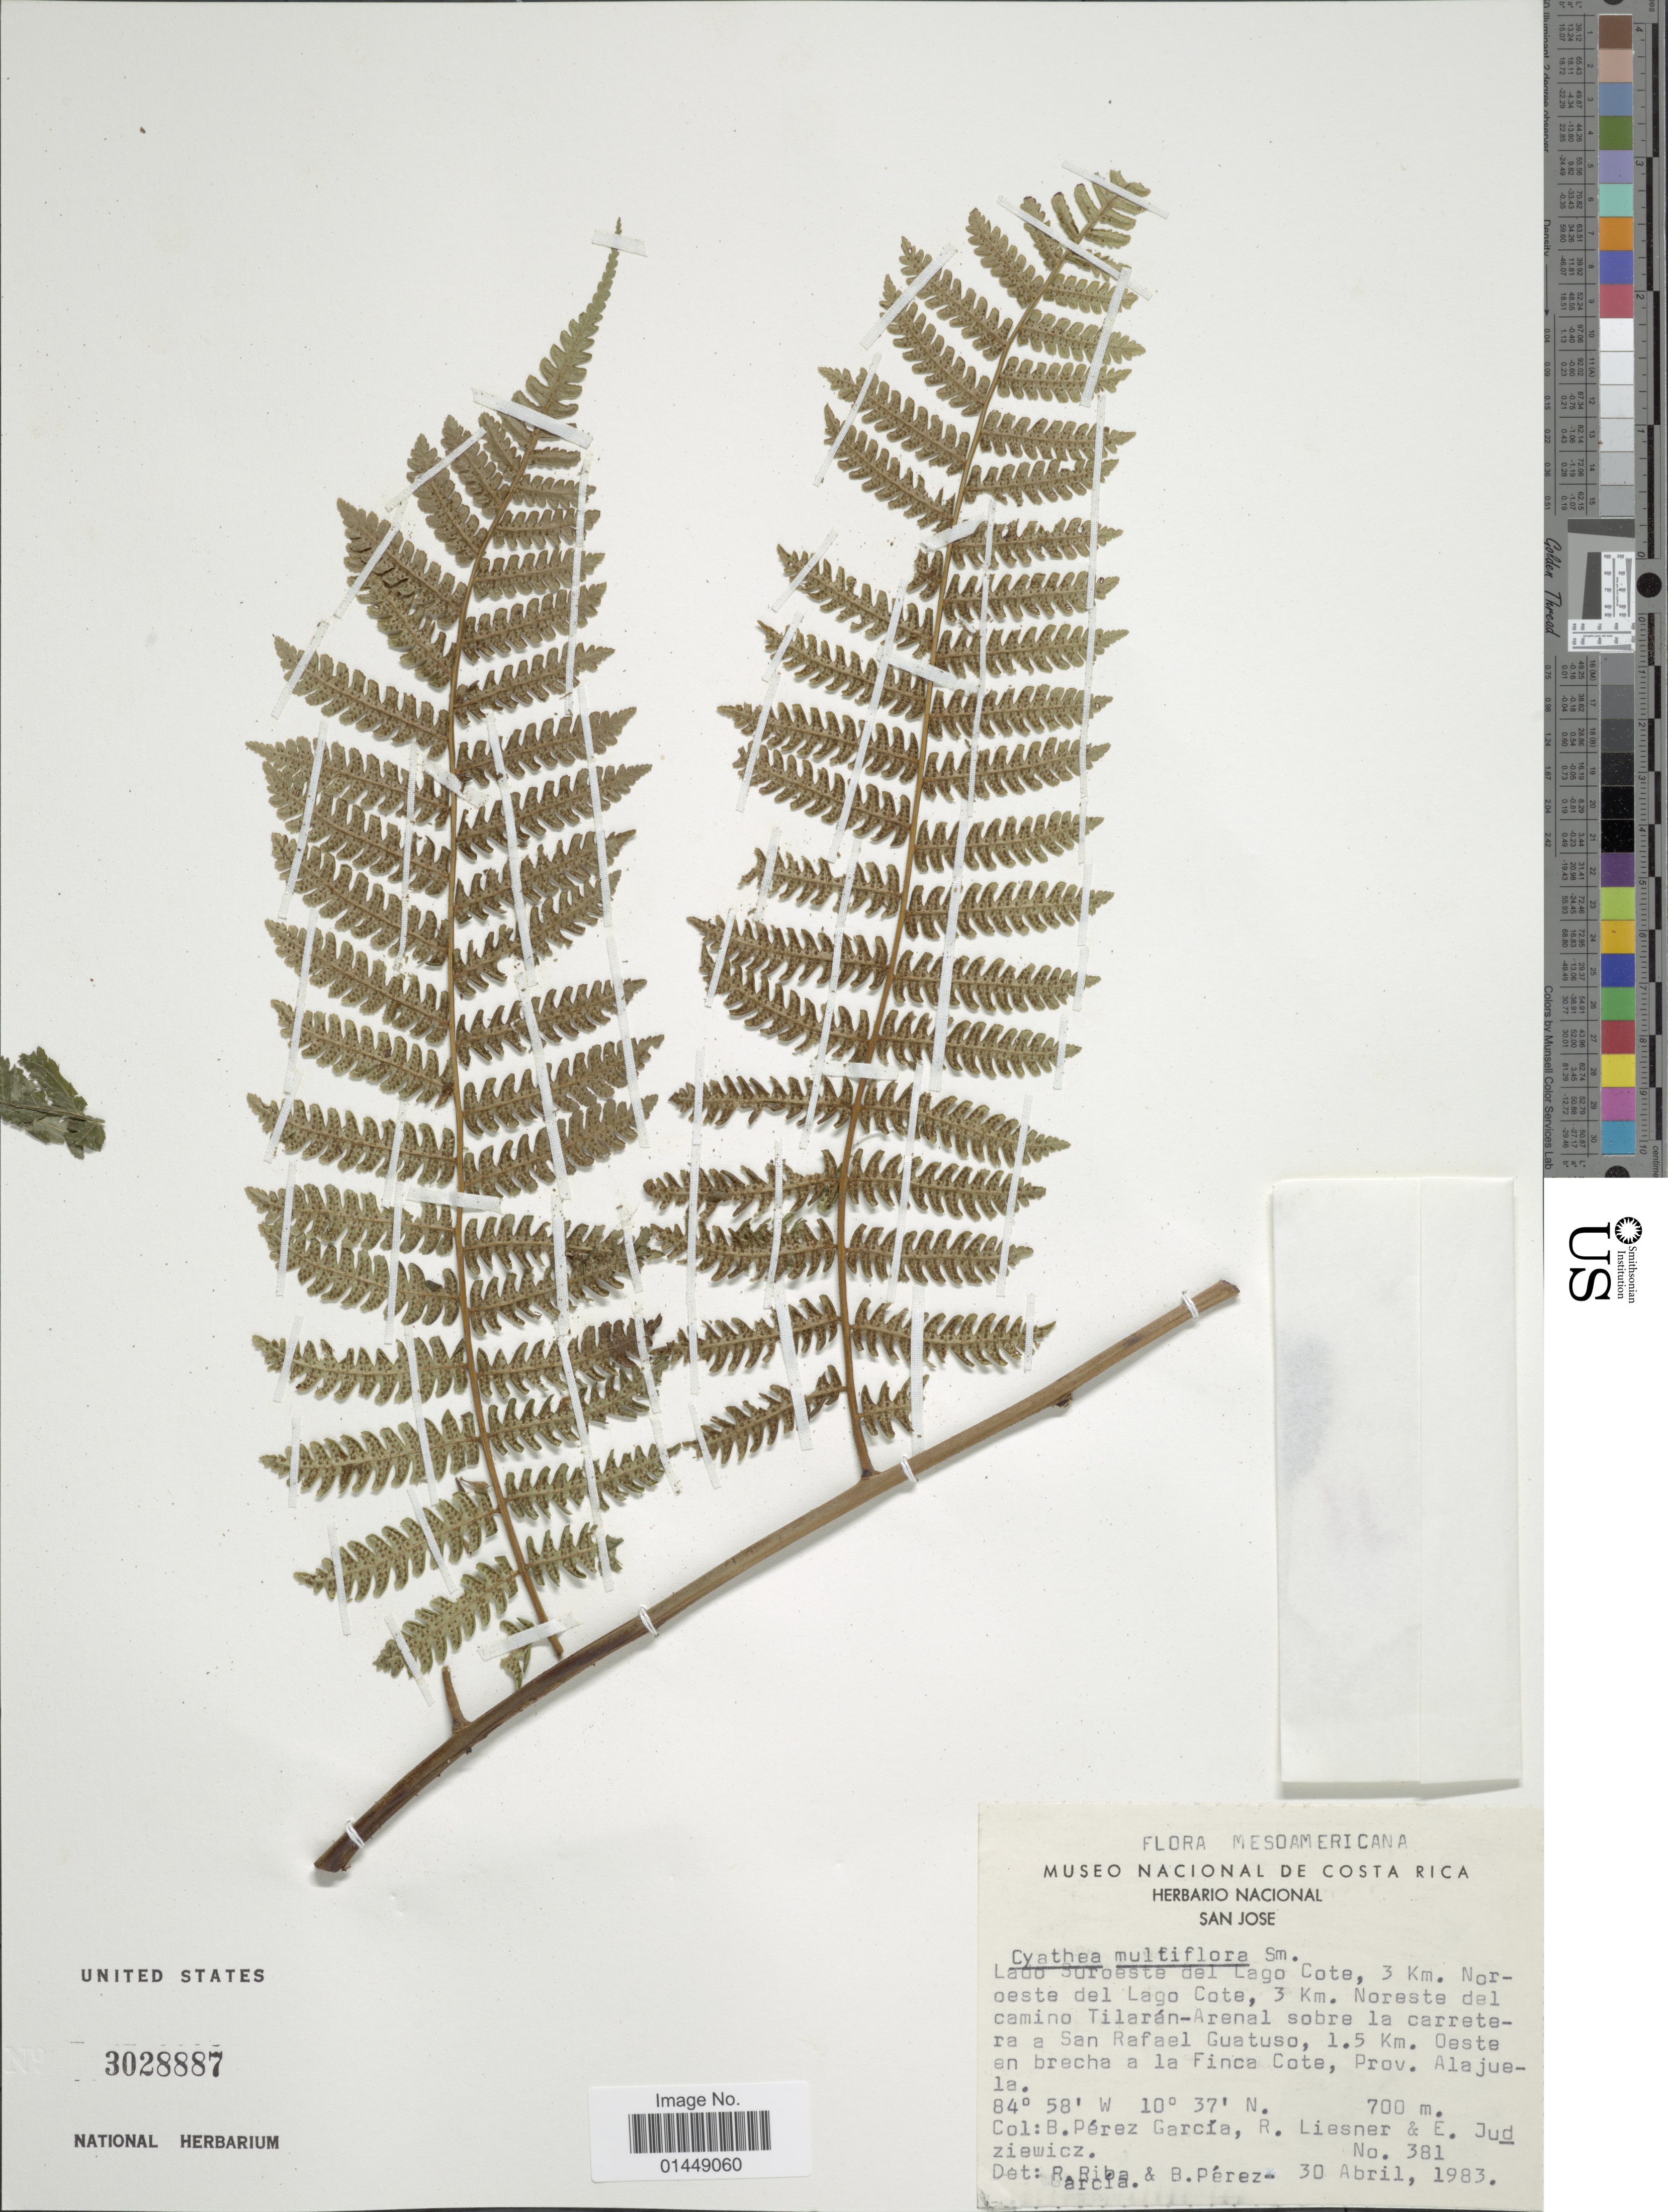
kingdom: Plantae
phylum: Tracheophyta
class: Polypodiopsida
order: Cyatheales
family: Cyatheaceae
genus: Cyathea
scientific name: Cyathea multiflora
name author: Sm.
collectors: B. Perez G., R. L. Liesner & E. Judziewicz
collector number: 381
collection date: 1983-04-30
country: Costa Rica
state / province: Alajuela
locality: Lado Suroeste del lago Cote, 3 Km. Noroeste del Lago Cote, 3 Km. Noreste del camino Tilarán-Arenal sobre la carretera a San Rafael Guatuso, 1.5 Km. Oeste en brecha a la Finca Cote, Prov. Alajuela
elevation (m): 700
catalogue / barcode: US 3028887